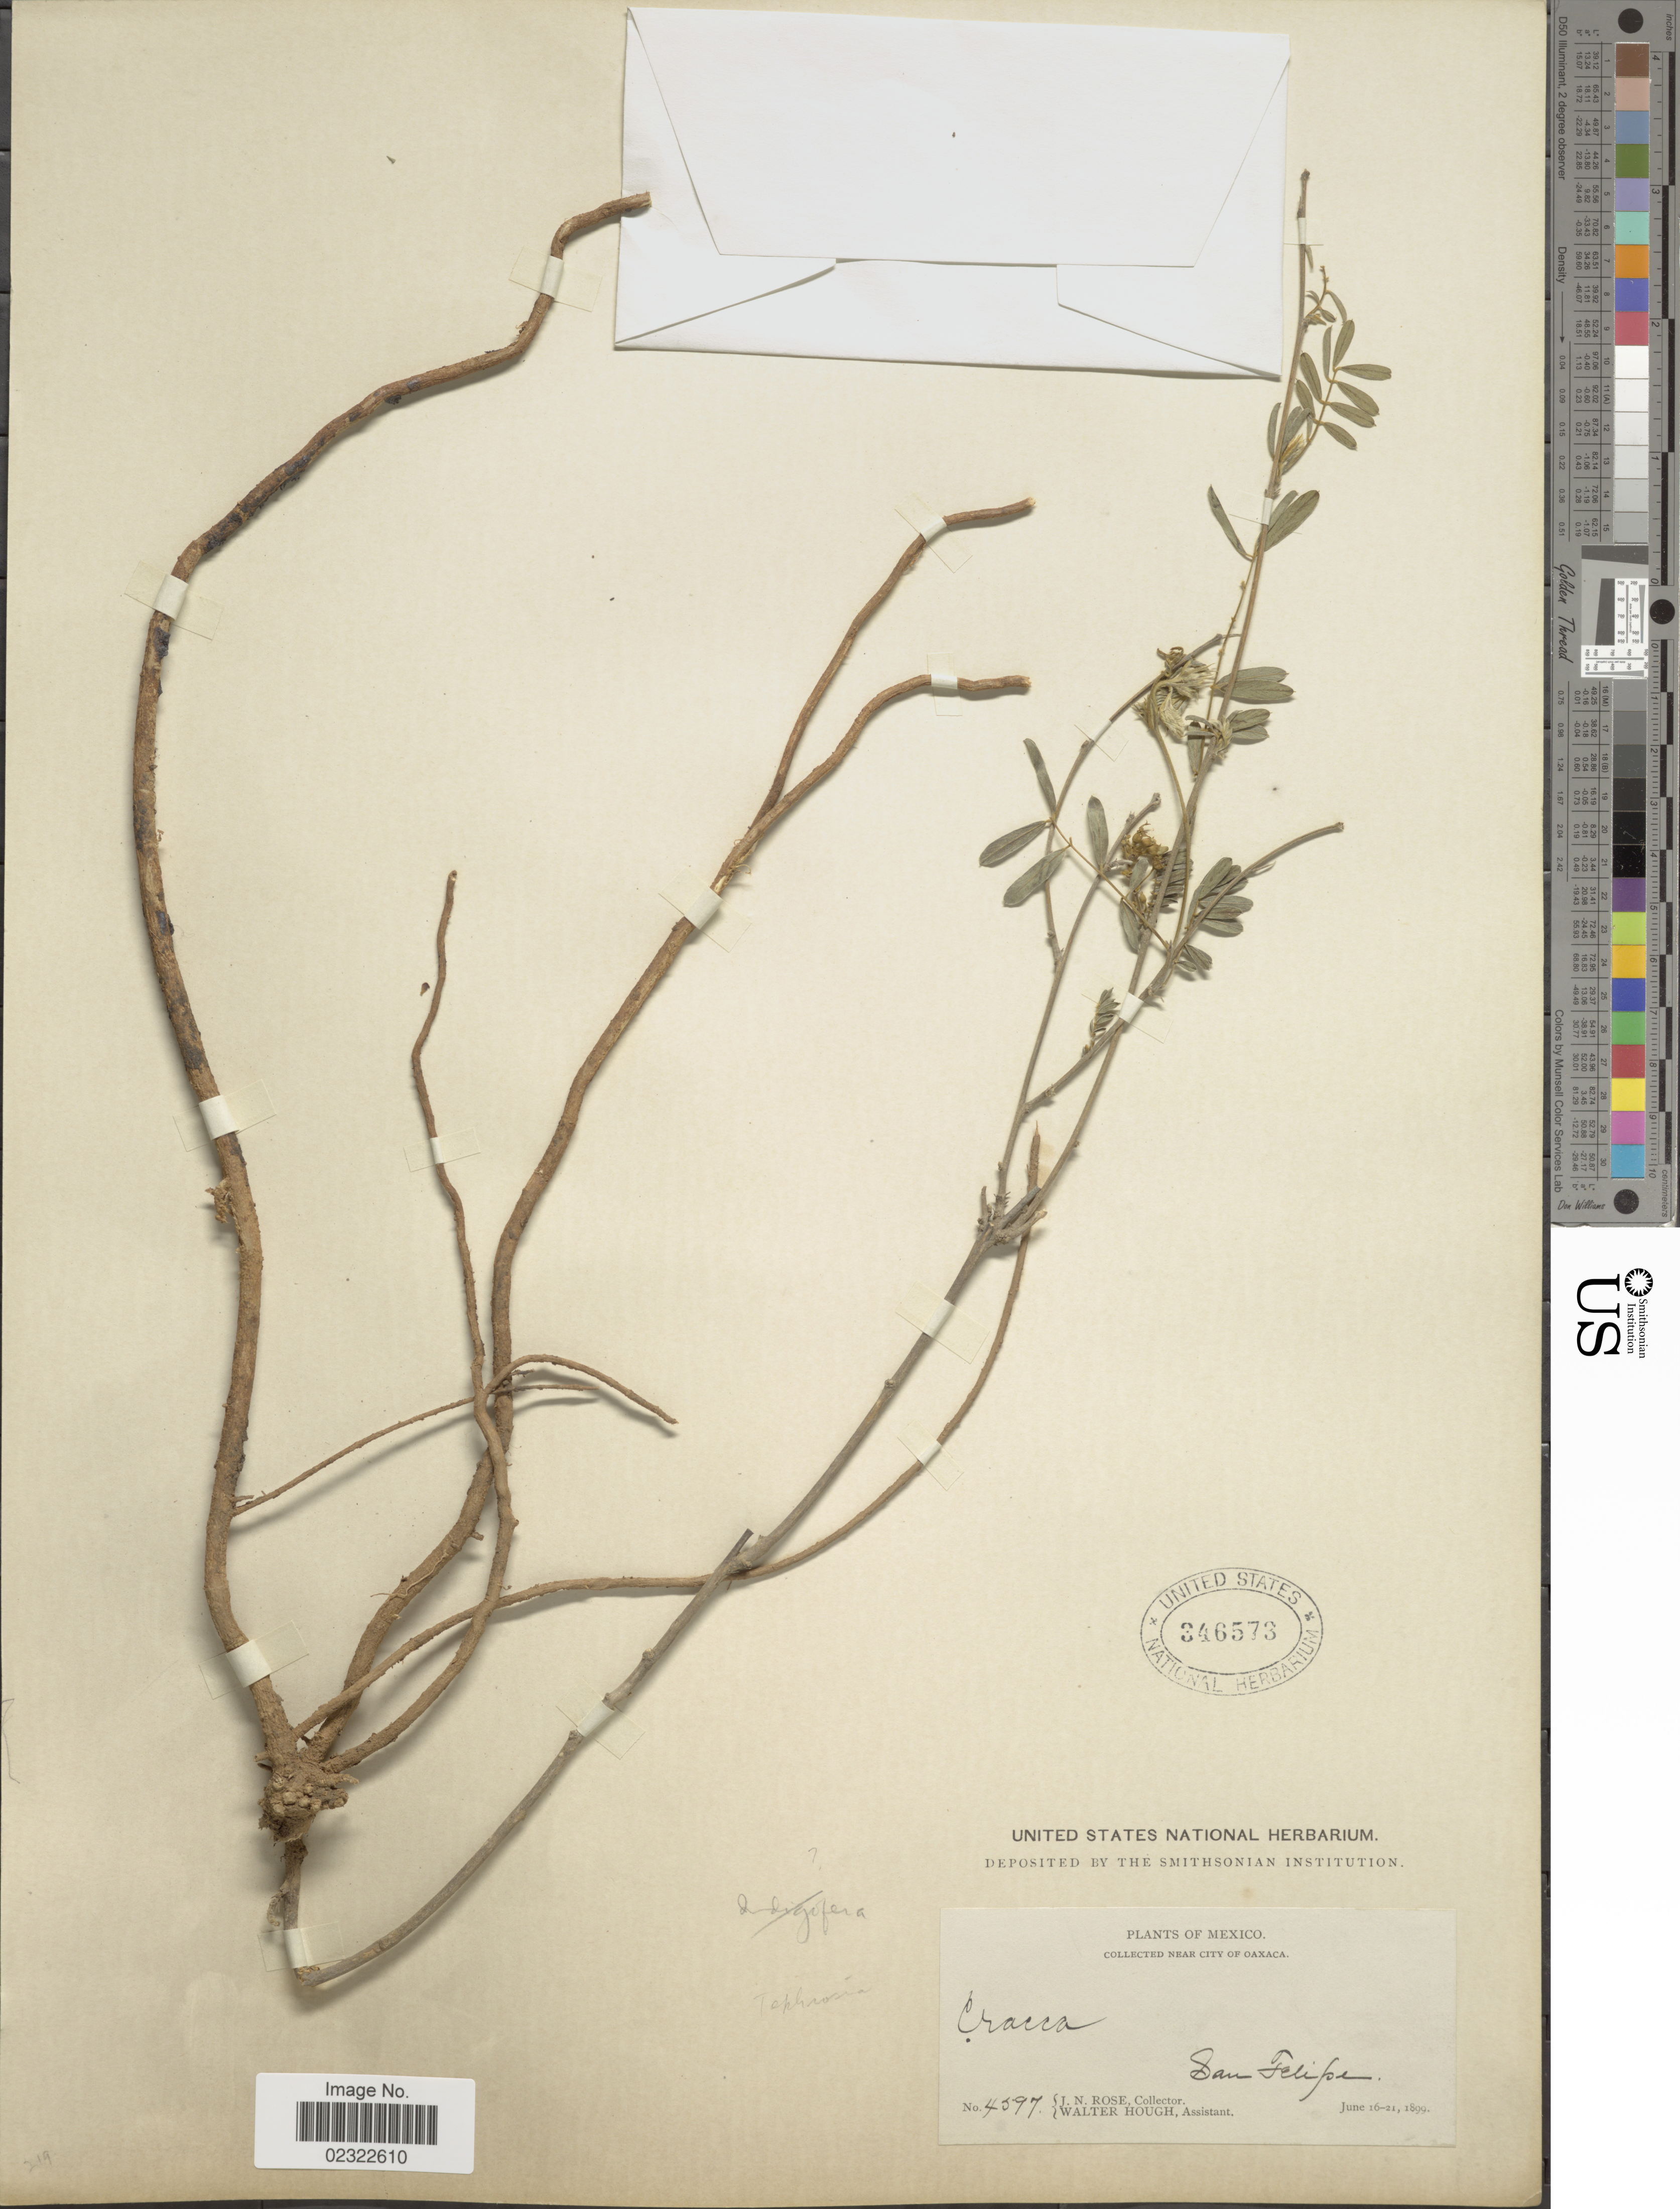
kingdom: Plantae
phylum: Tracheophyta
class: Magnoliopsida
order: Fabales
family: Fabaceae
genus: Tephrosia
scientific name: Tephrosia sp.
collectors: J. N. Rose & W. Hough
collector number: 4597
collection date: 1899-06-16/1899-06-21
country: Mexico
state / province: Oaxaca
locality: Mexico, Near city of Oaxaca. San Felipe.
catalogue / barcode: US 346573